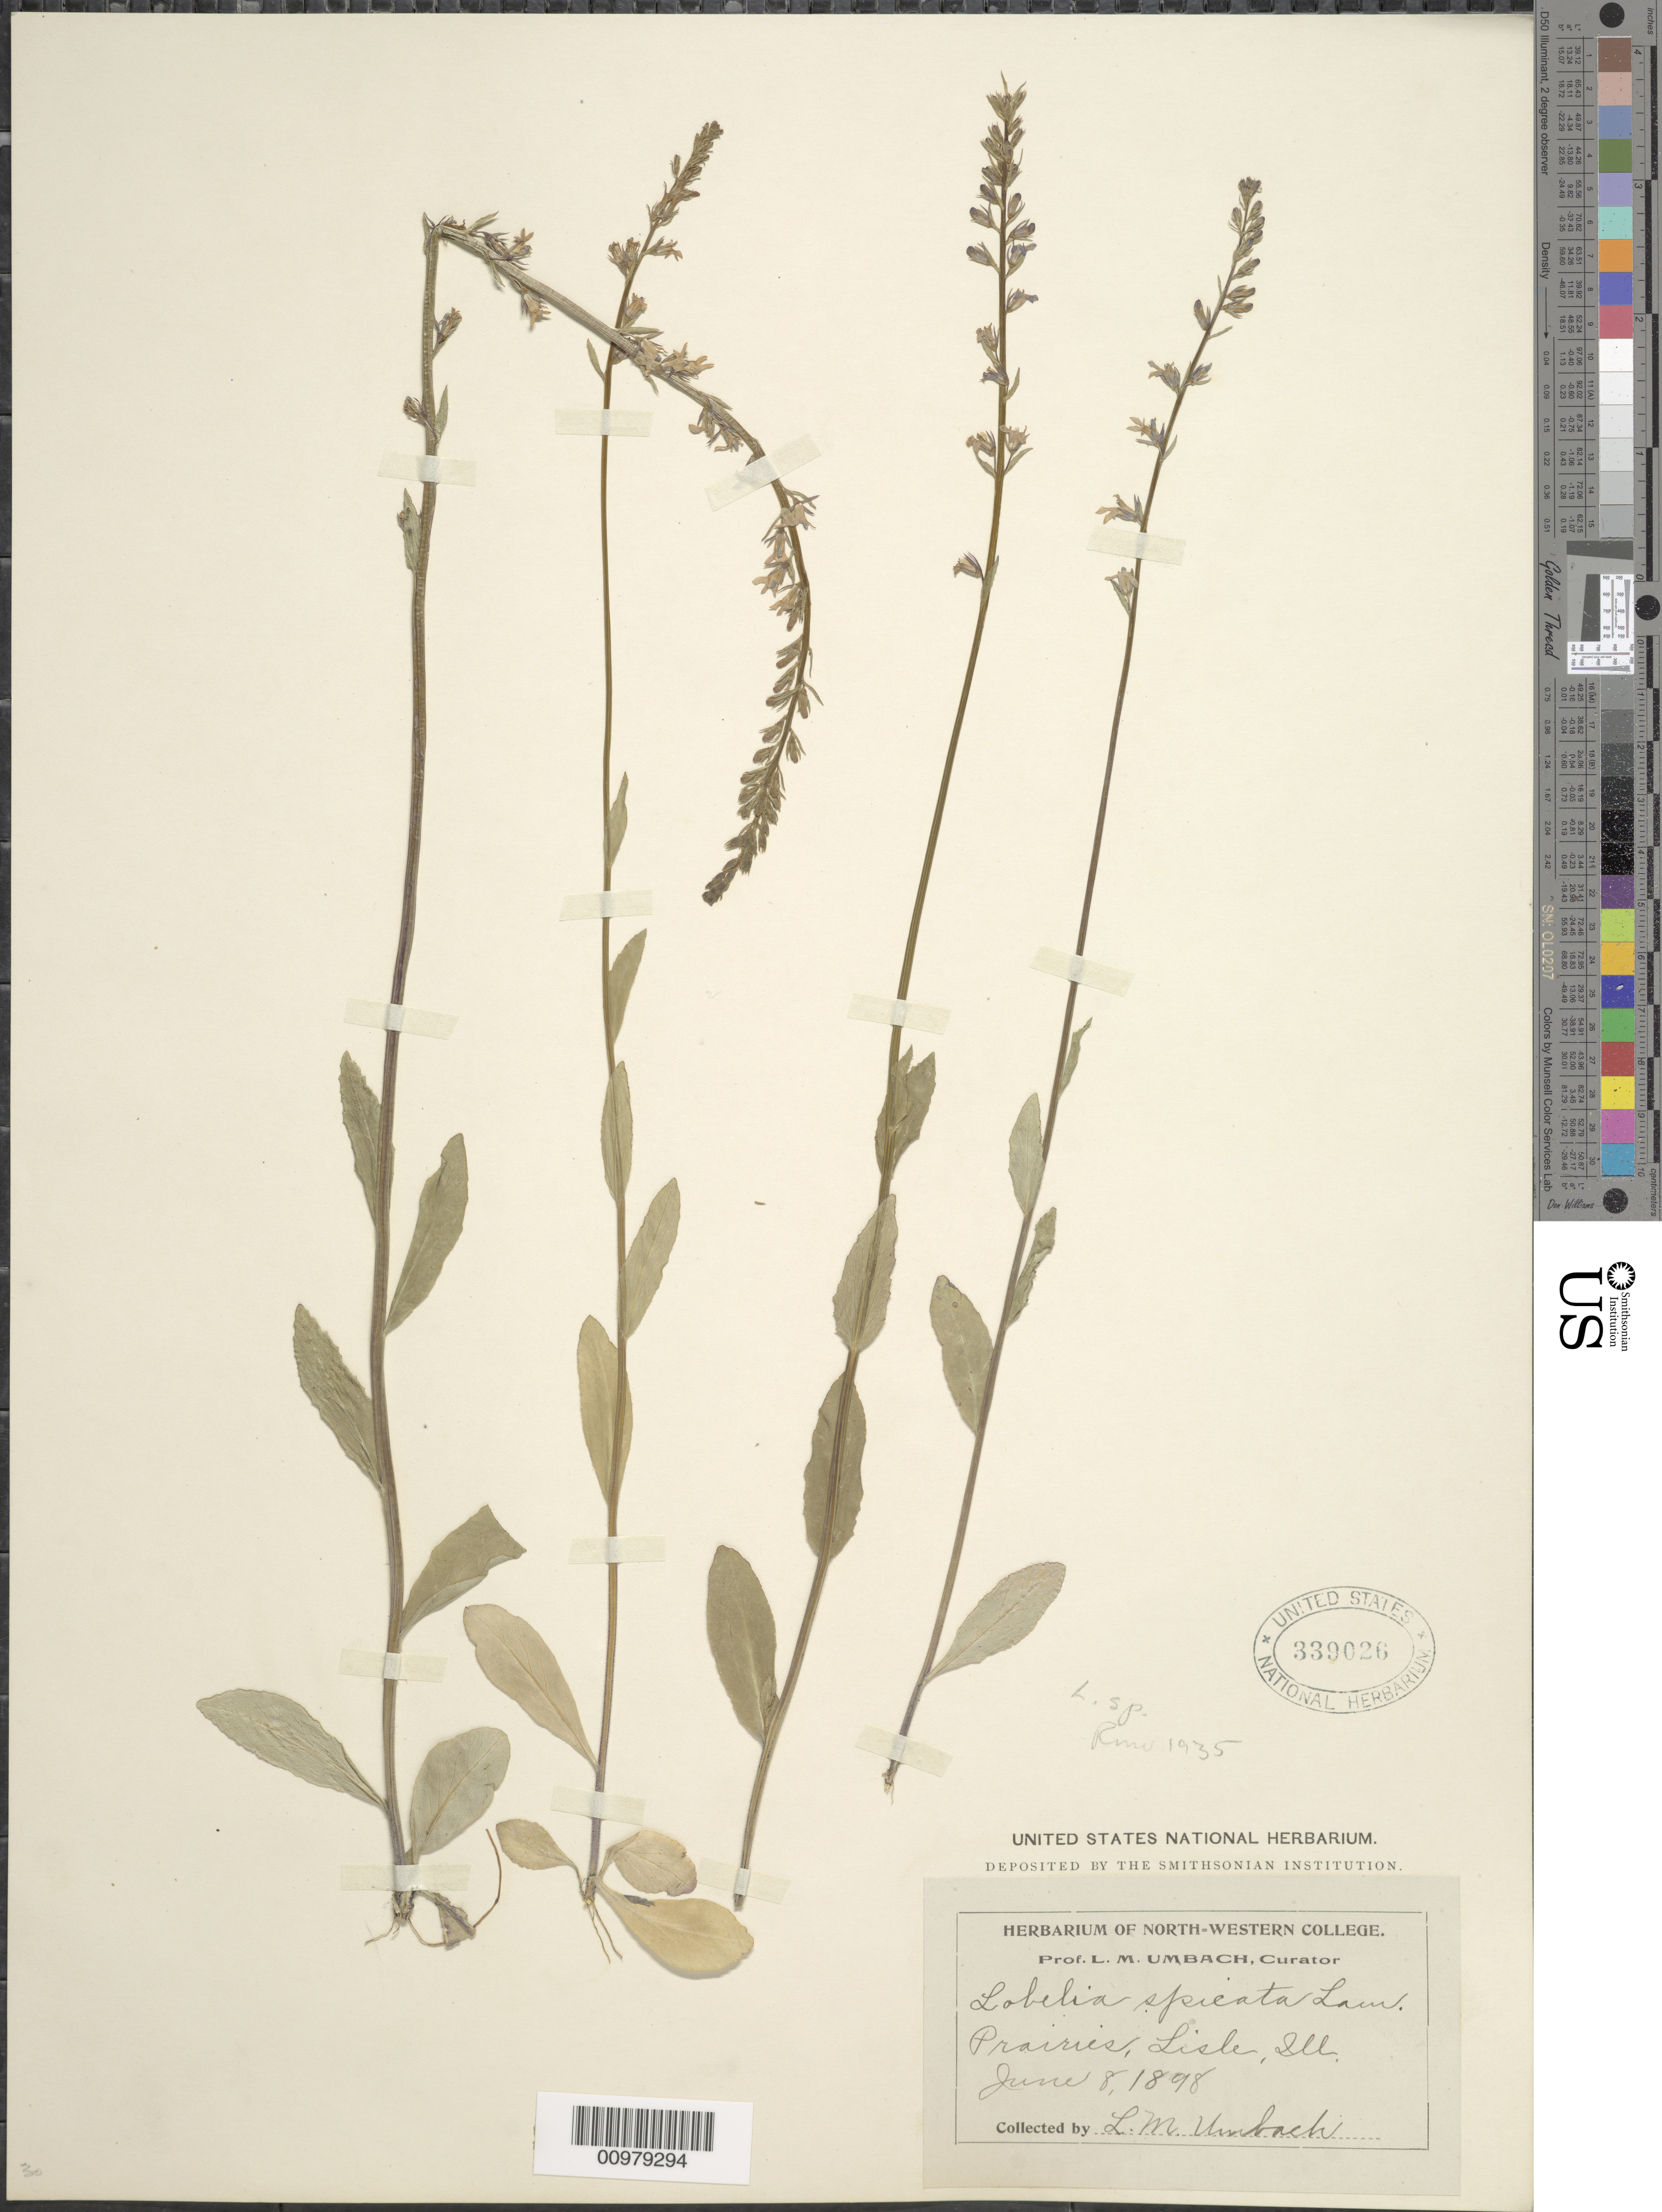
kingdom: Plantae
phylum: Tracheophyta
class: Magnoliopsida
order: Asterales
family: Campanulaceae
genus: Lobelia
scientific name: Lobelia spicata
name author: Lam.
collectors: L. M. Umbach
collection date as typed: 8 Jun 1898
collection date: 1898-06-08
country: United States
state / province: Illinois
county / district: DuPage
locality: Lisle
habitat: prairies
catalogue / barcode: US 339026